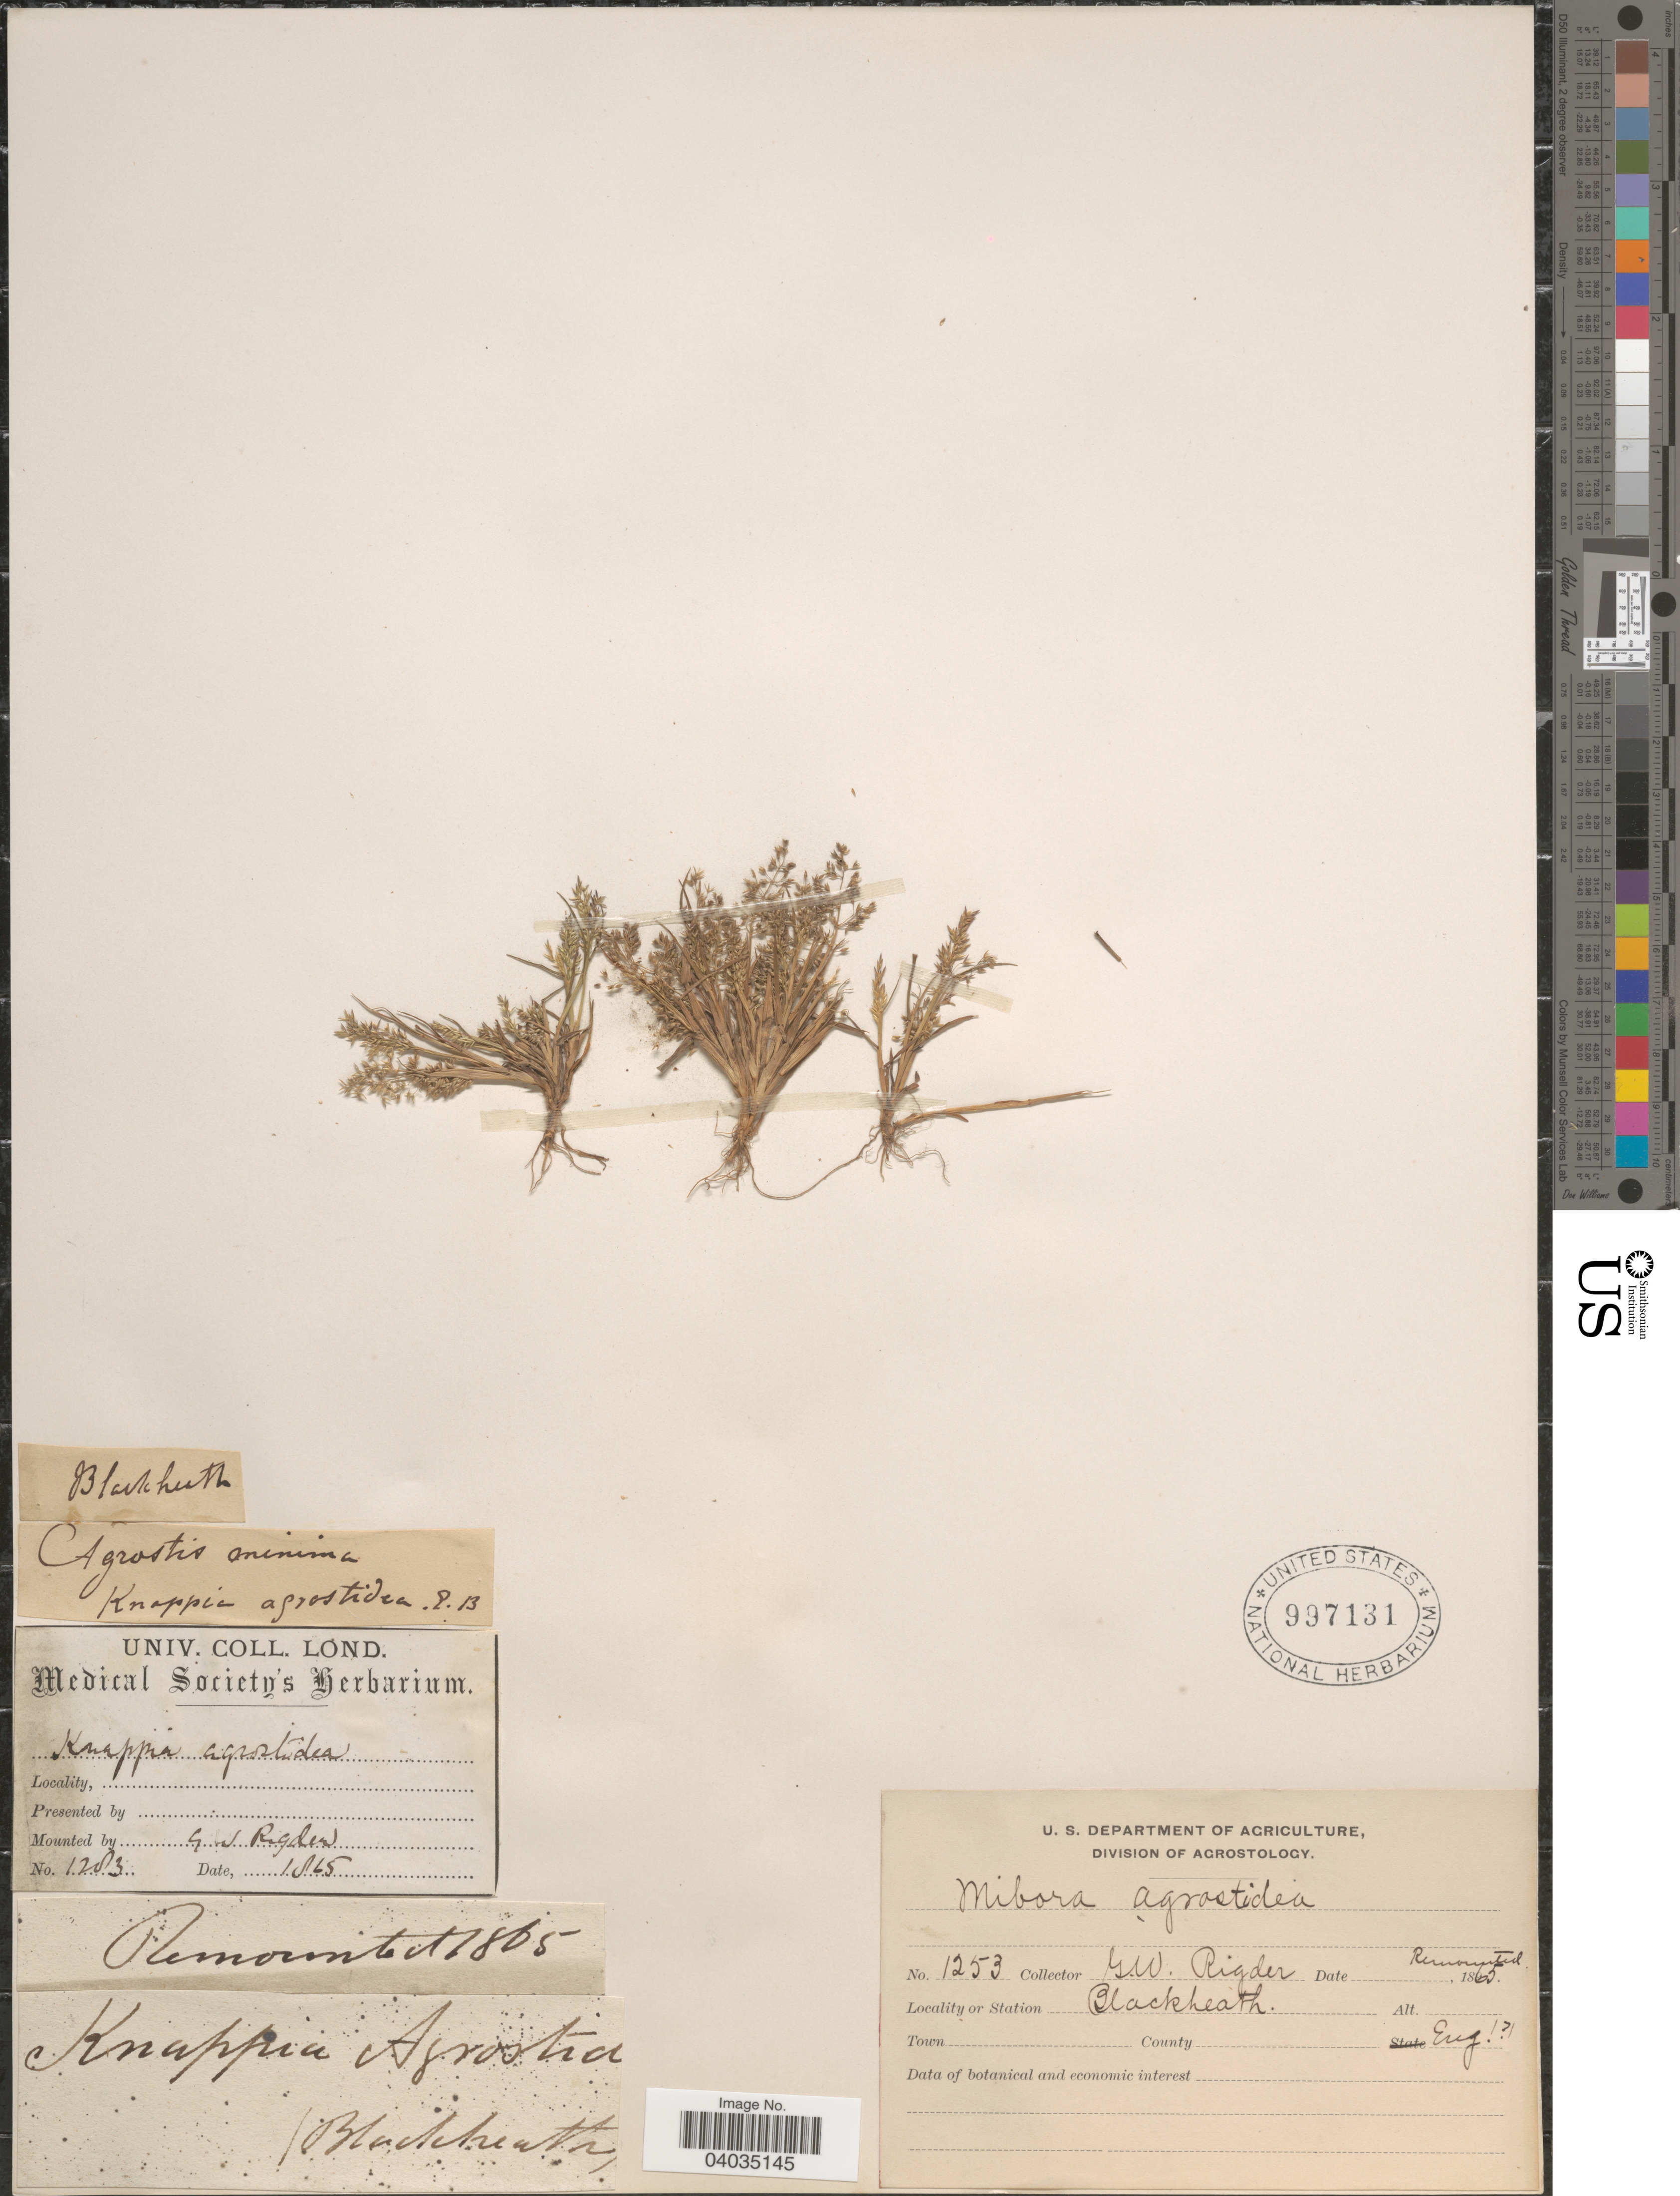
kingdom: Plantae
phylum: Tracheophyta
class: Liliopsida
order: Poales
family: Poaceae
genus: Mibora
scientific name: Mibora minima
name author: (L.) Desv.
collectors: G. Rigden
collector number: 1253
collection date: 1865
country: United Kingdom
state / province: England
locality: Station Blackheath.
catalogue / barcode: US 997131